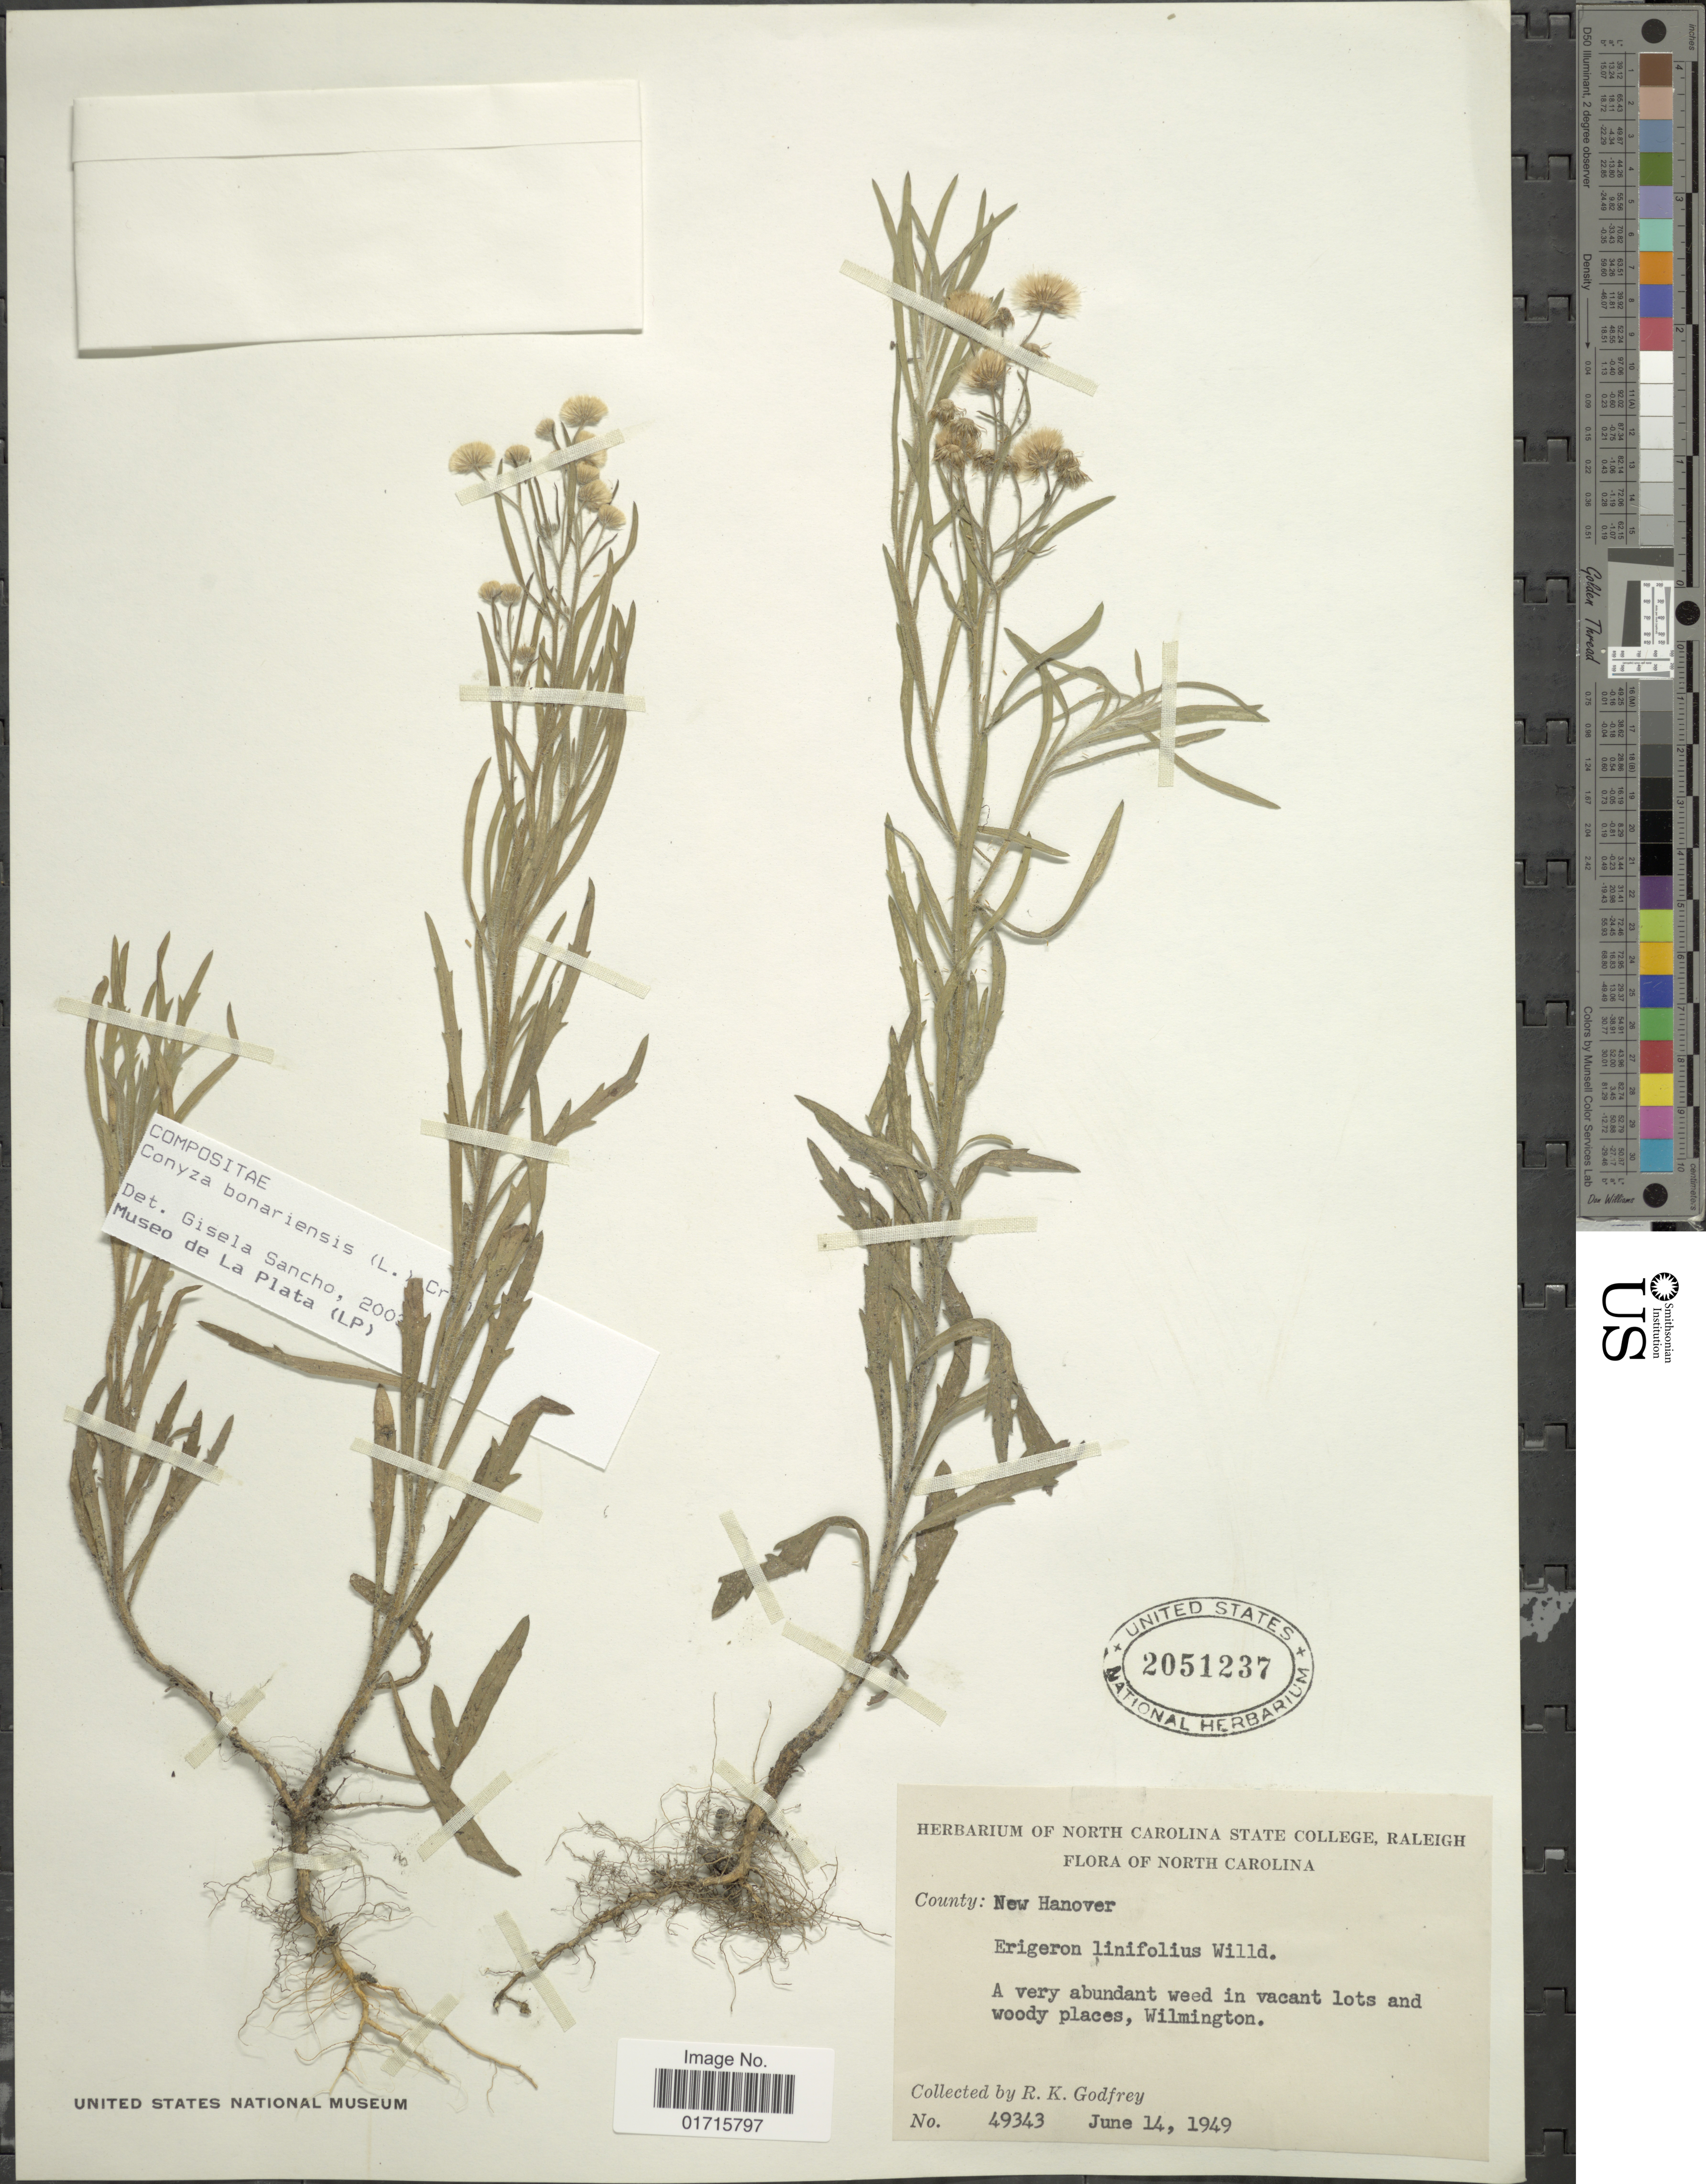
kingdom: Plantae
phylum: Tracheophyta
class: Magnoliopsida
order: Asterales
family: Asteraceae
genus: Conyza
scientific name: Conyza bonariensis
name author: (L.) Cronq.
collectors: R. K. Godfrey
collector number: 49343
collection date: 1949-06-14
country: United States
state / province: North Carolina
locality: North Carolina. County: New Hanover. in vacant lots and woody places, Wilmington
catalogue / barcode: US 2051237